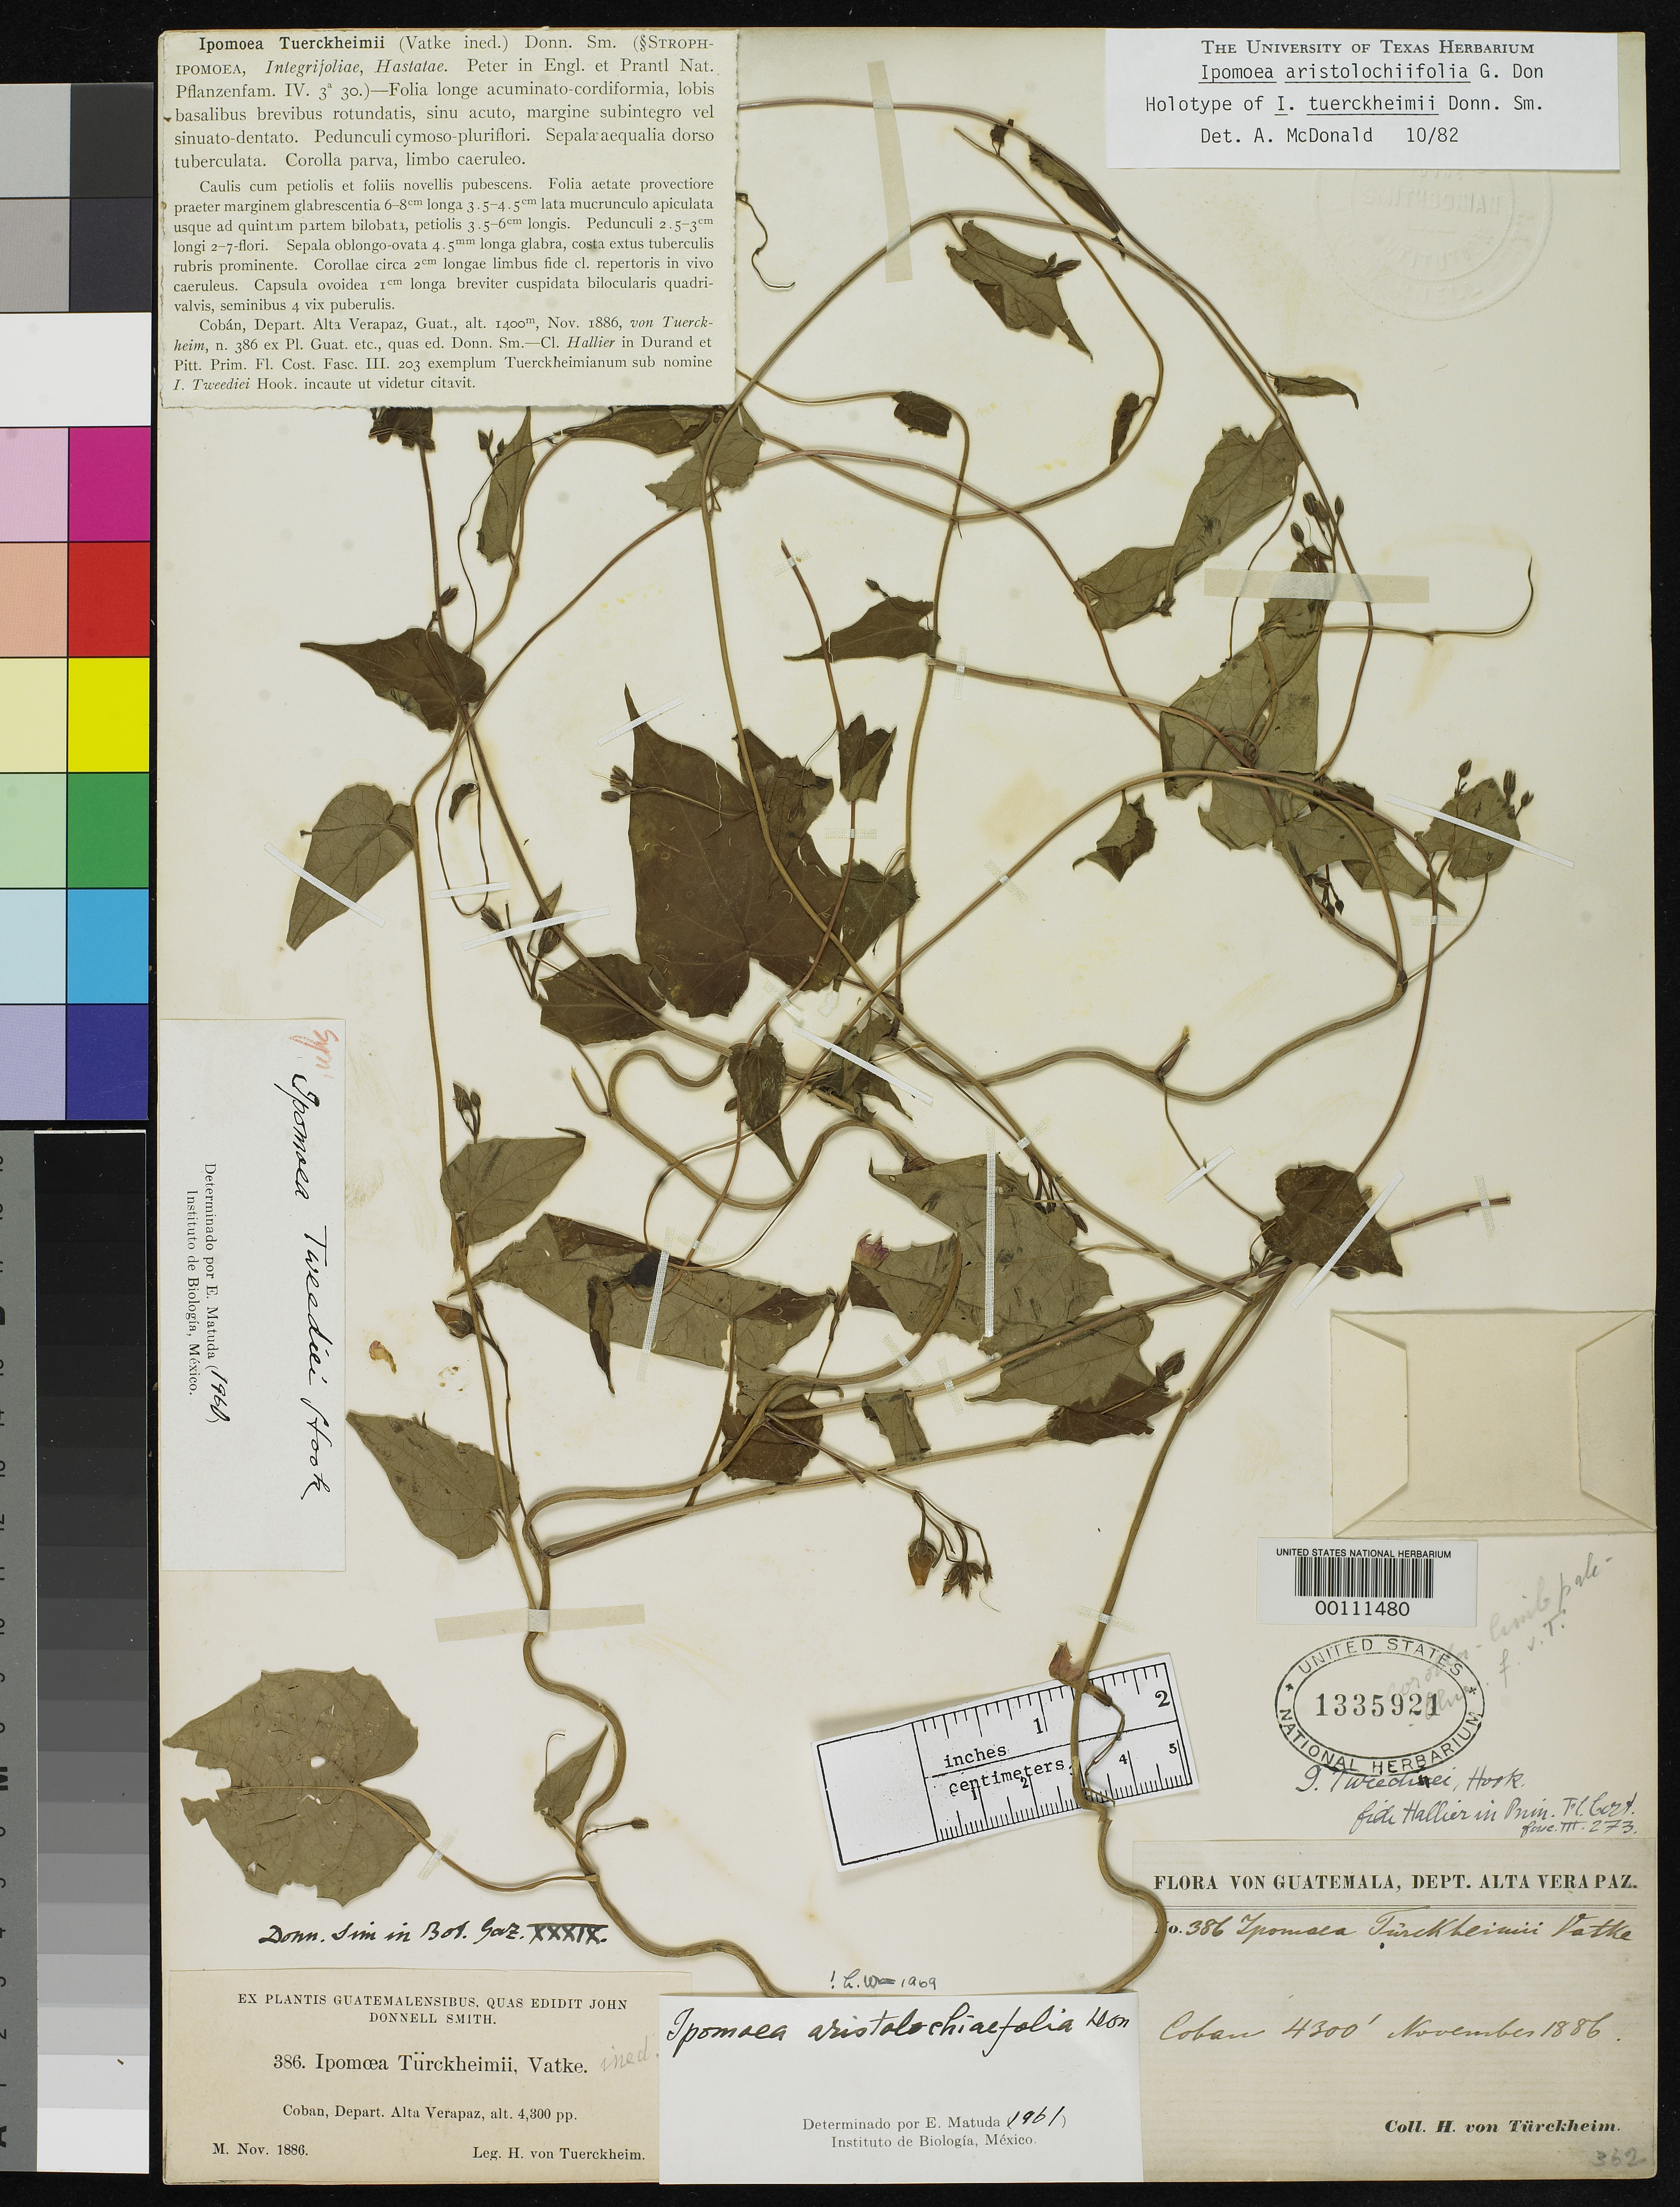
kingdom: Plantae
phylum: Tracheophyta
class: Magnoliopsida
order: Solanales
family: Convolvulaceae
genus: Ipomoea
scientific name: Ipomoea tuerckheimii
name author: Vatke ex Donn. Sm.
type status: Syntype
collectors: H. von Türckheim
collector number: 386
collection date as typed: Nov 1886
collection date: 1886-11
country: Guatemala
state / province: Alta Verapaz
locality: Cobán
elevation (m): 1400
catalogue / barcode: US 1335921